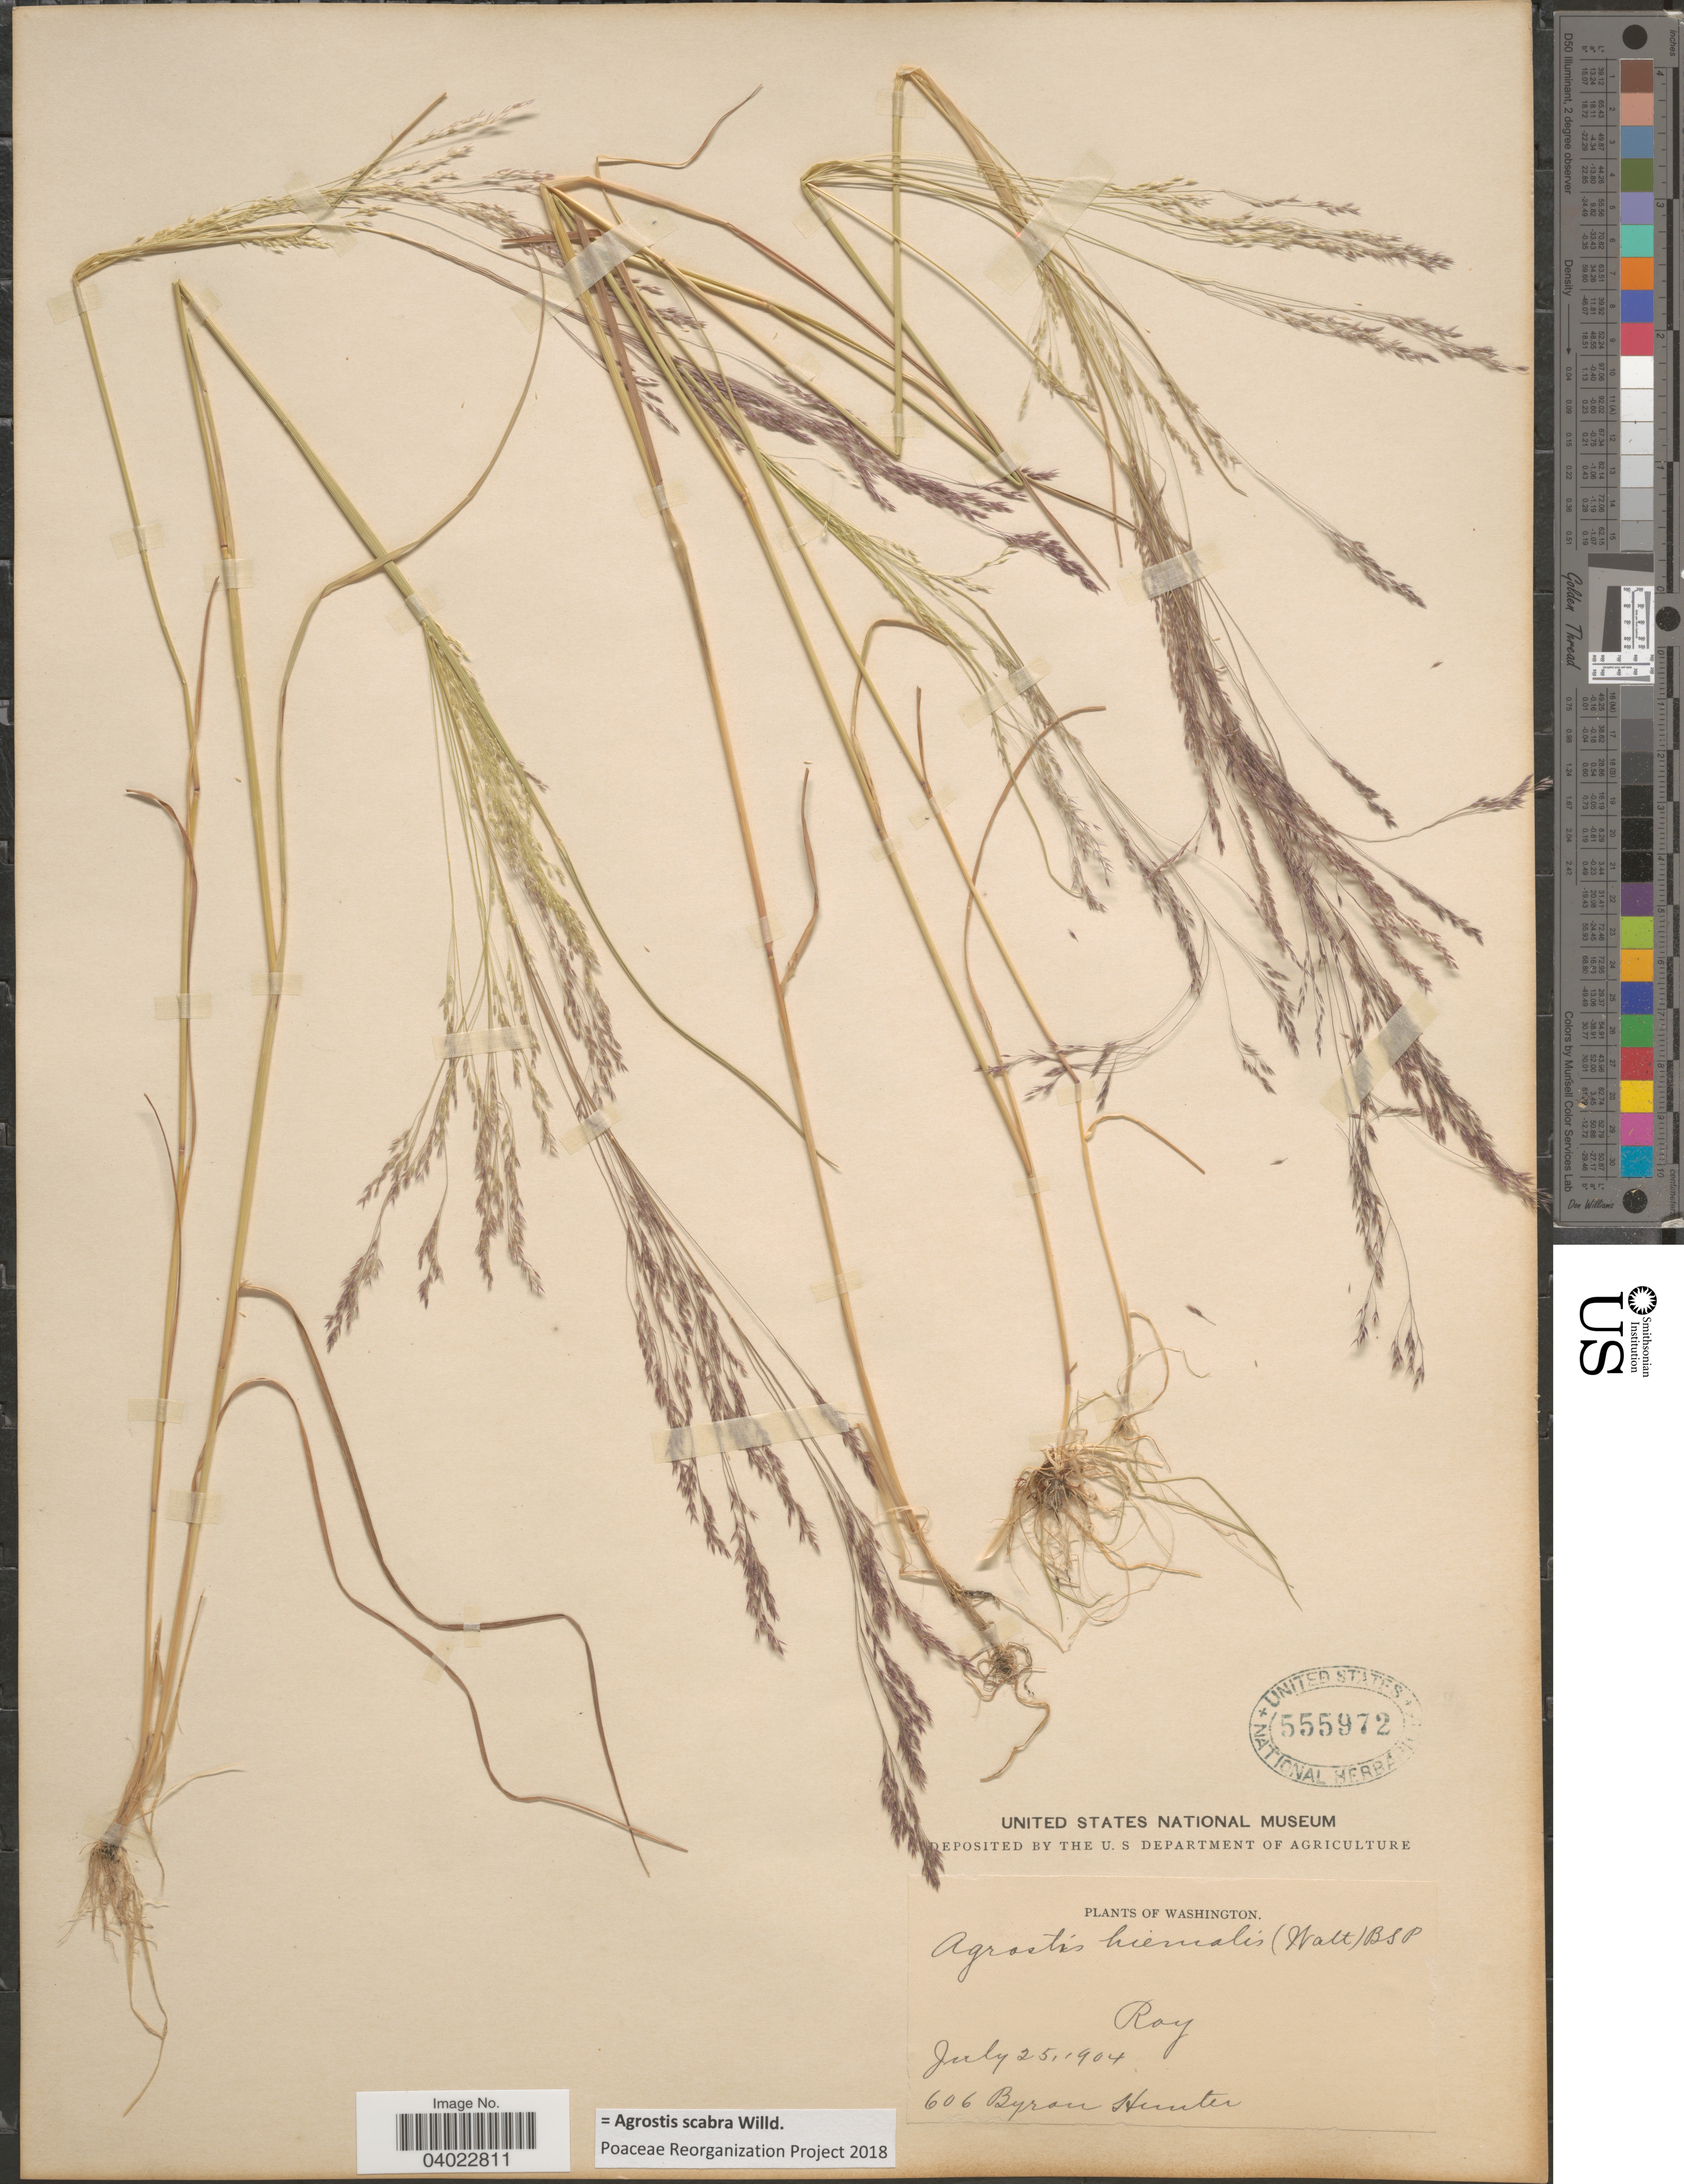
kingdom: Plantae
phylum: Tracheophyta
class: Liliopsida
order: Poales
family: Poaceae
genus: Agrostis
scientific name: Agrostis scabra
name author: Willd.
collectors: B. Hunter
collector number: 606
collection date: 1904-07-25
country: United States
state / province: Washington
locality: Roy.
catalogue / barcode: US 555972